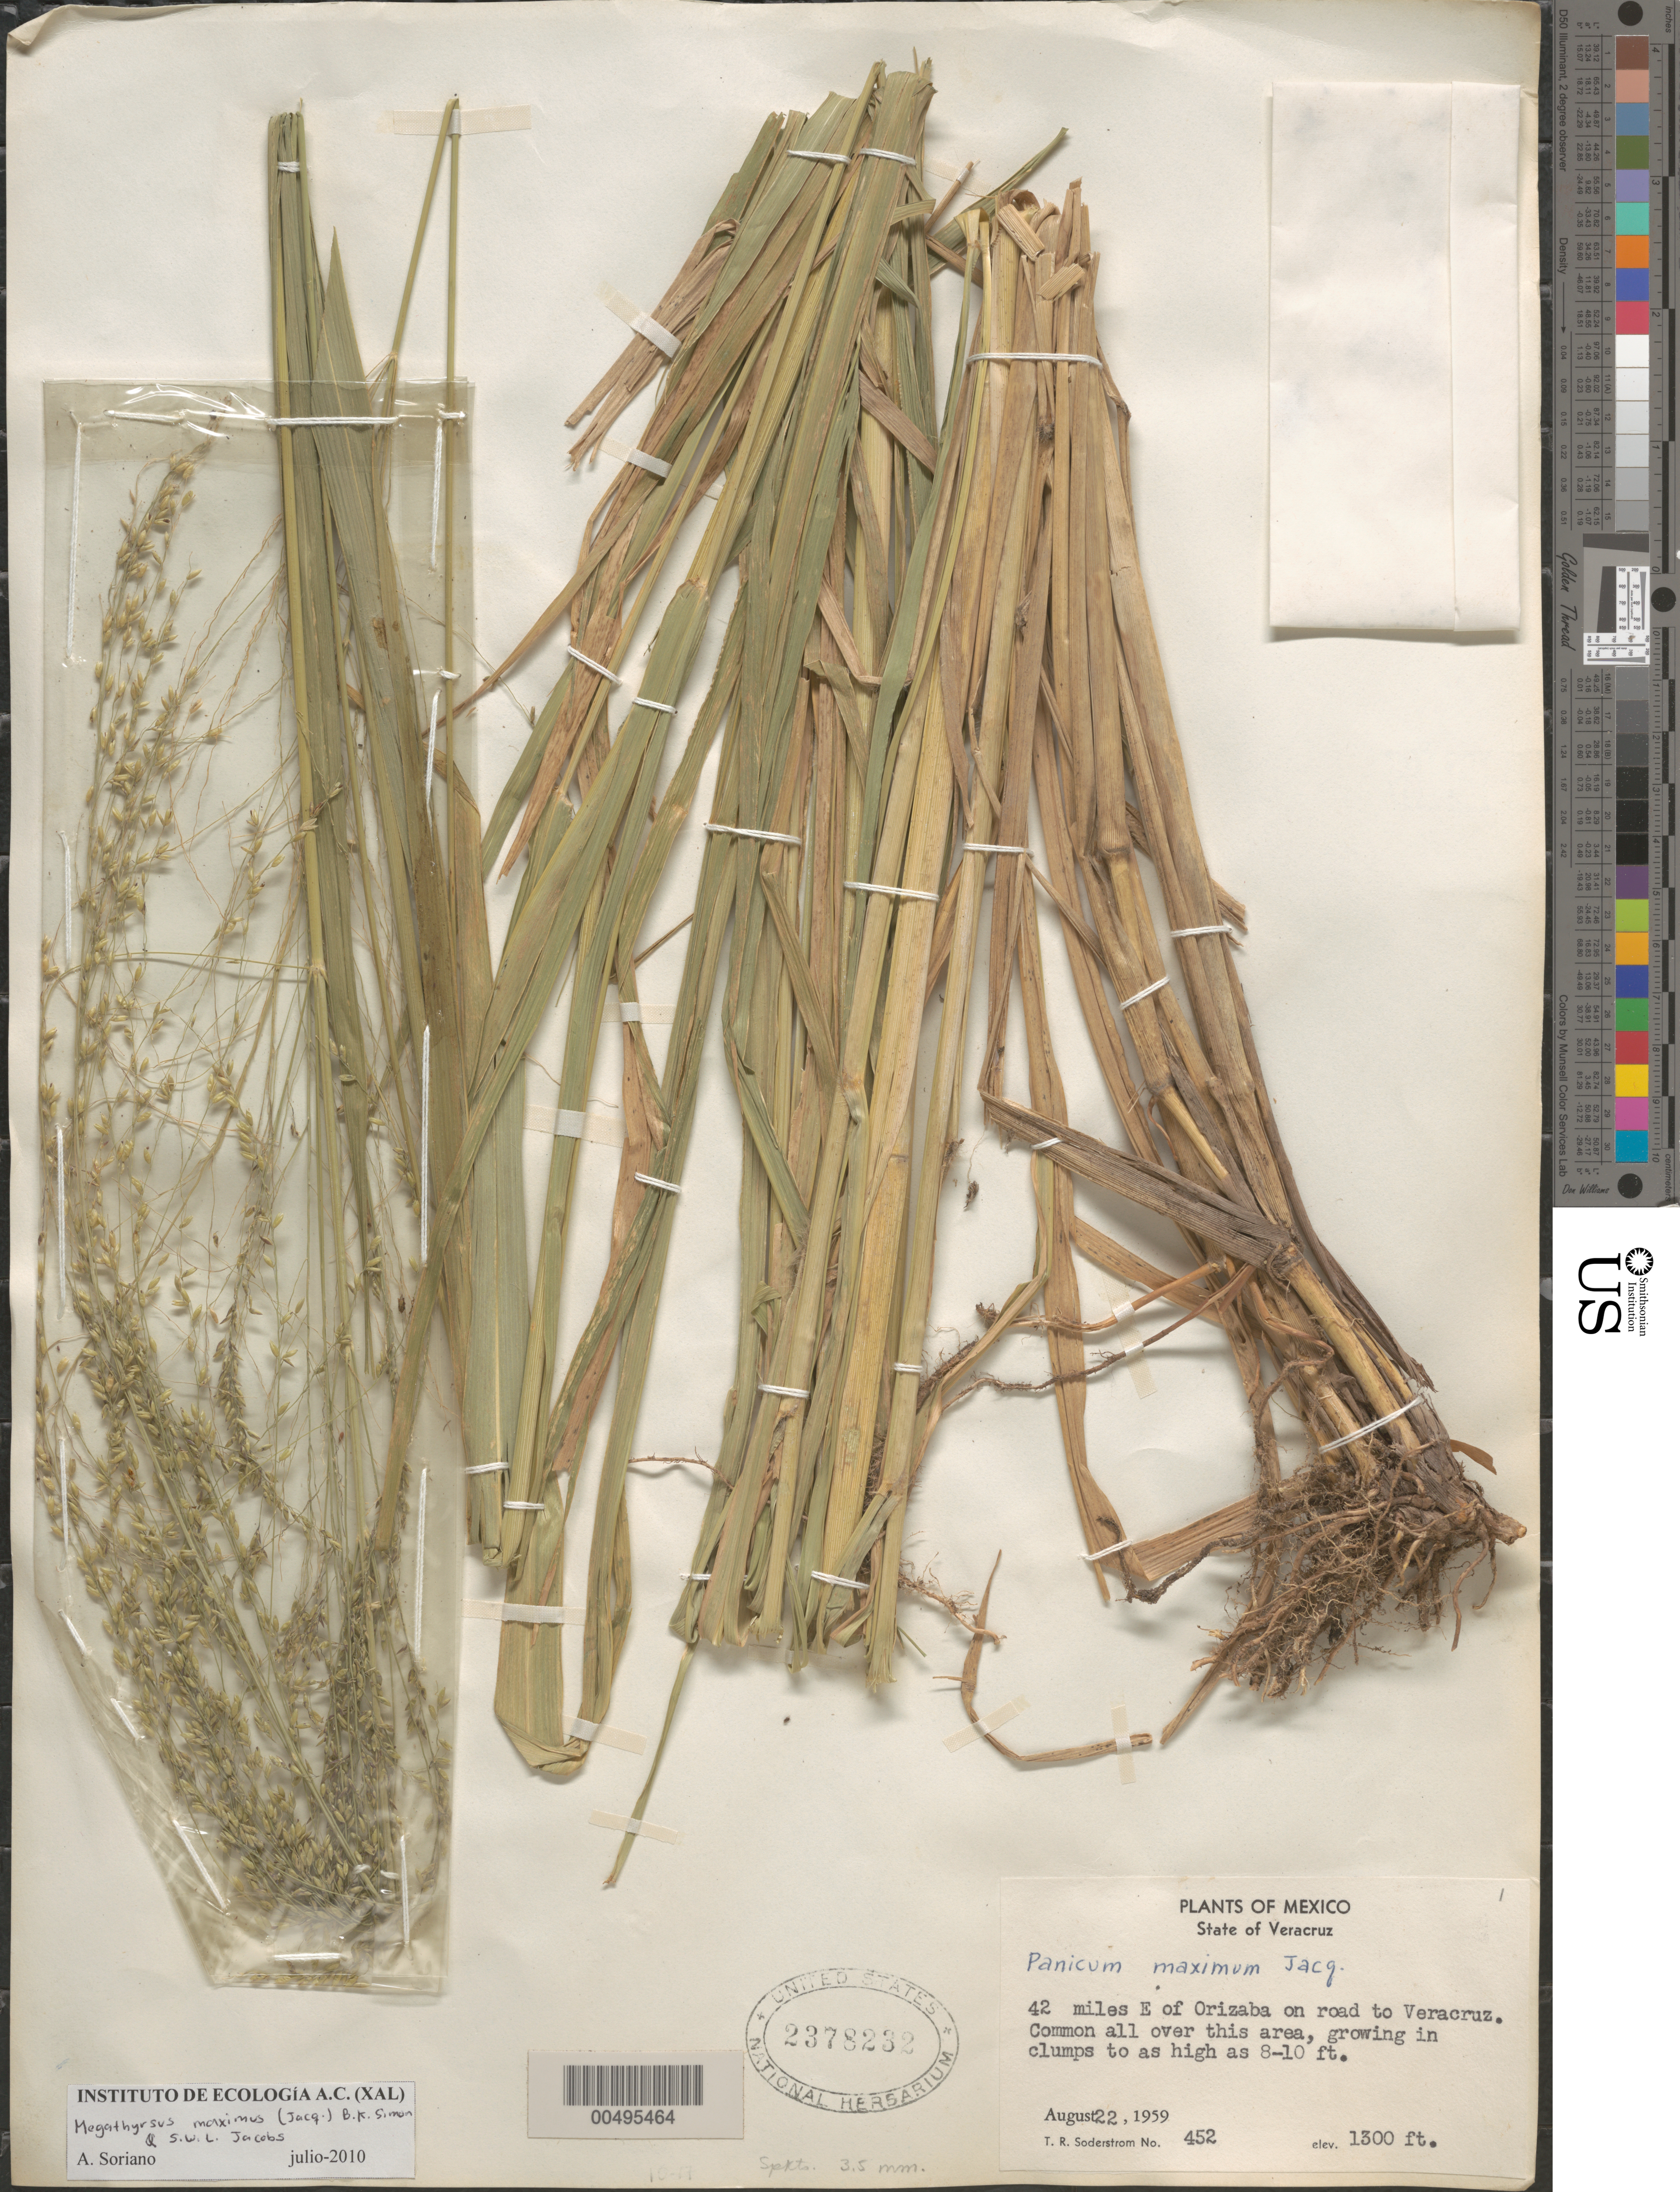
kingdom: Plantae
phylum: Tracheophyta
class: Liliopsida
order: Poales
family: Poaceae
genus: Megathyrsus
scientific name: Megathyrsus maximus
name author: (Jacq.) B.K. Simon & S.W.L. Jacobs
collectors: T. R. Soderstrom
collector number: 452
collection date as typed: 22 Aug 1959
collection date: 1959-08-22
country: Mexico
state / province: Veracruz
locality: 42 mi E of Orizaba on rd to Veracruz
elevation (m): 396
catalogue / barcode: US 2378232